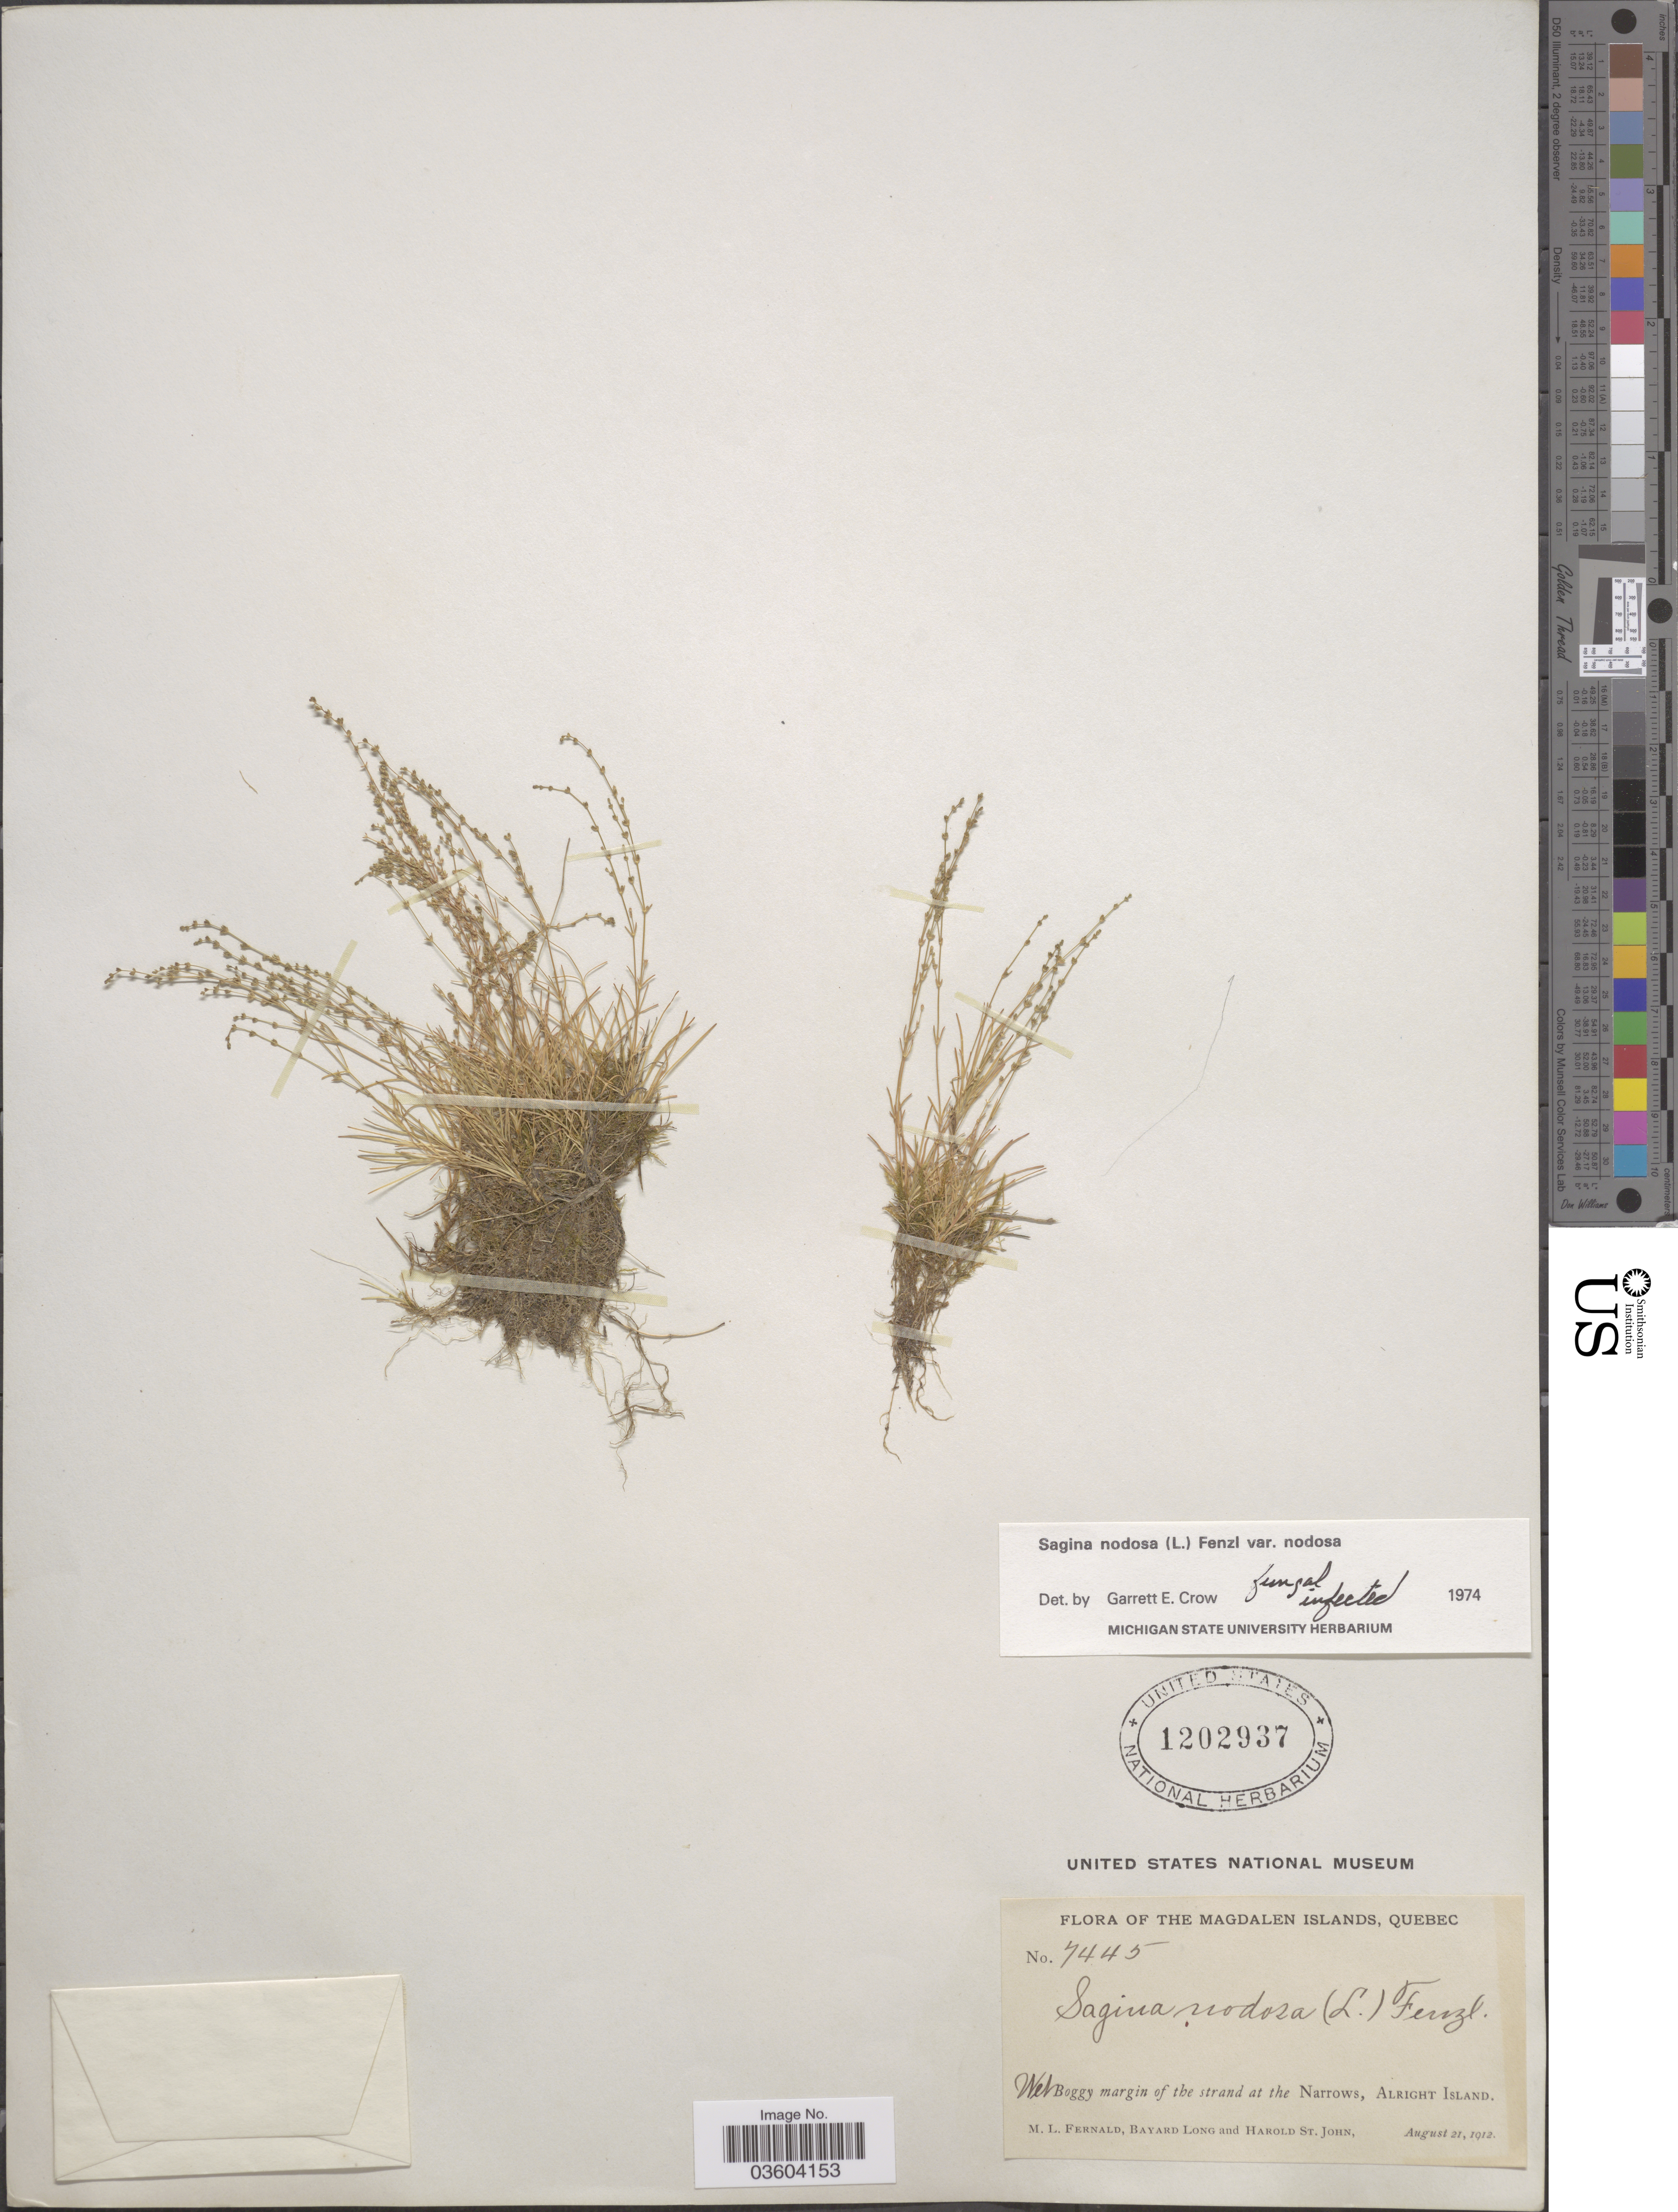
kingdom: Plantae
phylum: Tracheophyta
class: Magnoliopsida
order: Caryophyllales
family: Caryophyllaceae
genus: Sagina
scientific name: Sagina nodosa var. nodosa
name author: (L.) Fenzl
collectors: M. L. Fernald, B. Long & H. St. John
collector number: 7445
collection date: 1912-08-21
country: Canada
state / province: Quebec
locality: The Magdalen Islands, Wet boggy margin of the strand at the Narrows, Alright Island.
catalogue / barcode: US 1202937